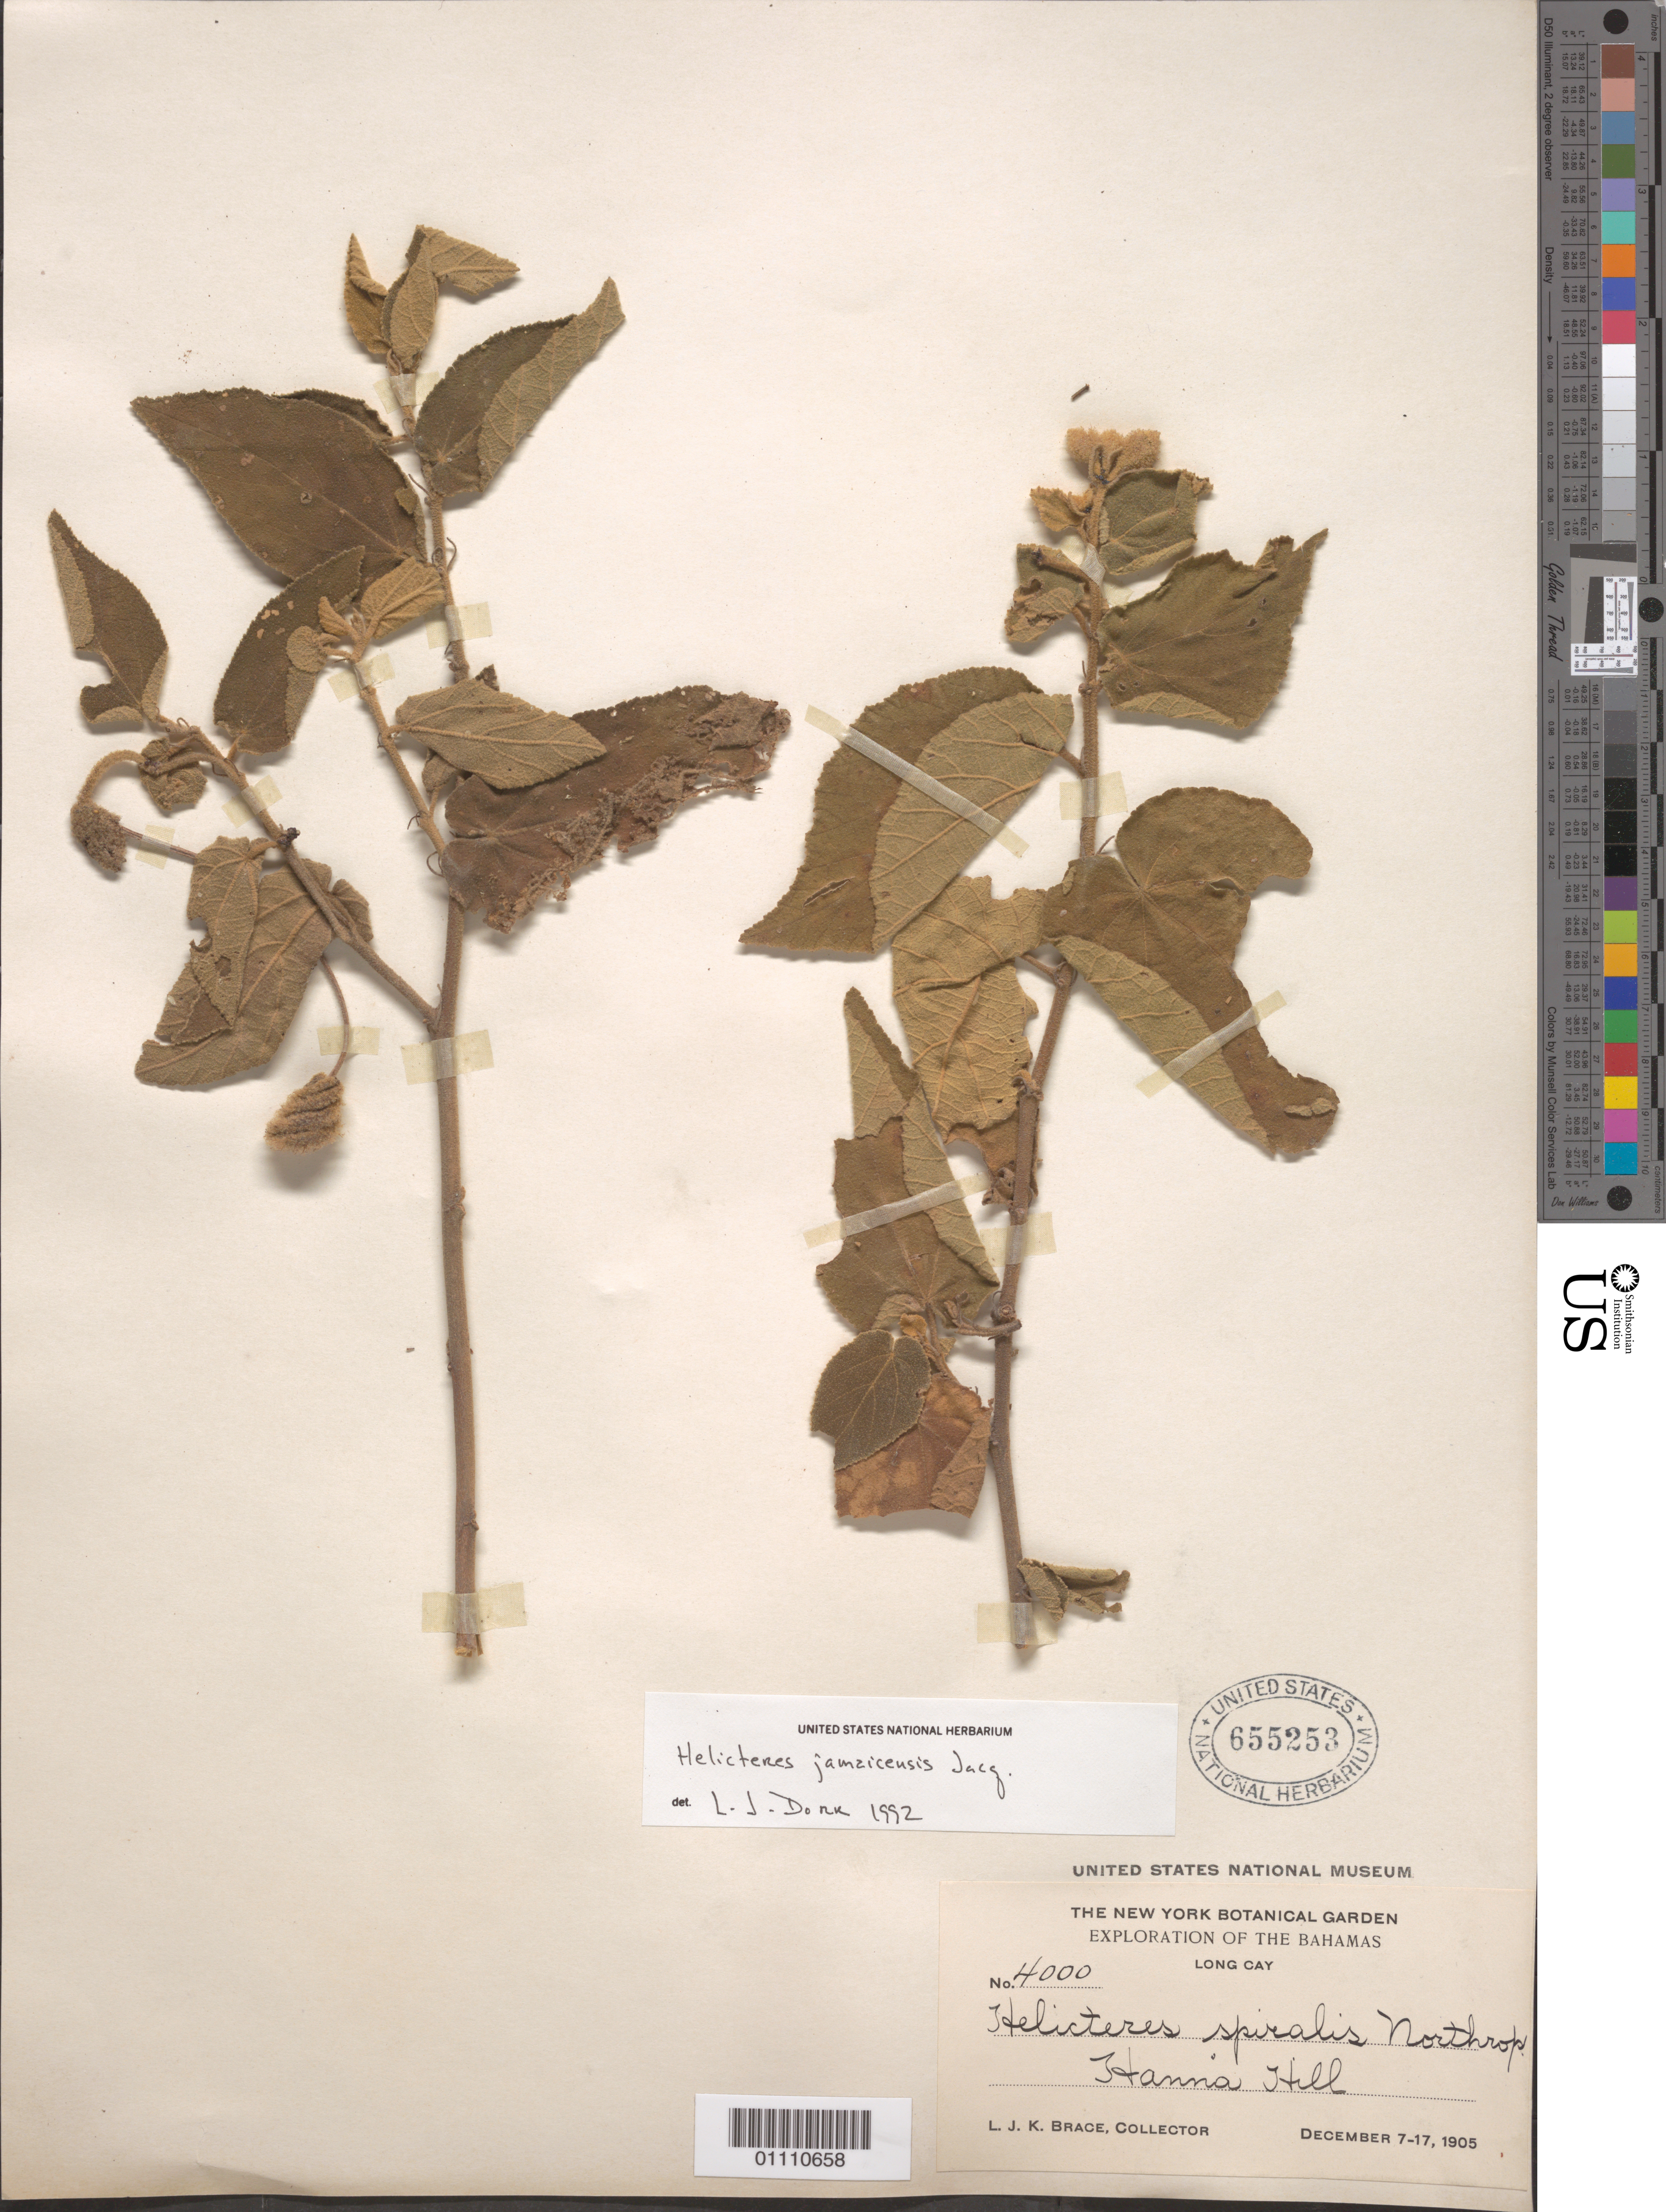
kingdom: Plantae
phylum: Tracheophyta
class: Magnoliopsida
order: Malvales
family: Malvaceae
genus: Helicteres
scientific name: Helicteres jamaicensis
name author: Jacq.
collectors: L. J. K. Brace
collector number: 4000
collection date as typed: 07 Dec 1905 to 17 Dec 1905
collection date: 1905-12-07/1905-12-17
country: Bahamas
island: Long Cay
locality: Hanna Hill, Long Cay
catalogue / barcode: US 655253